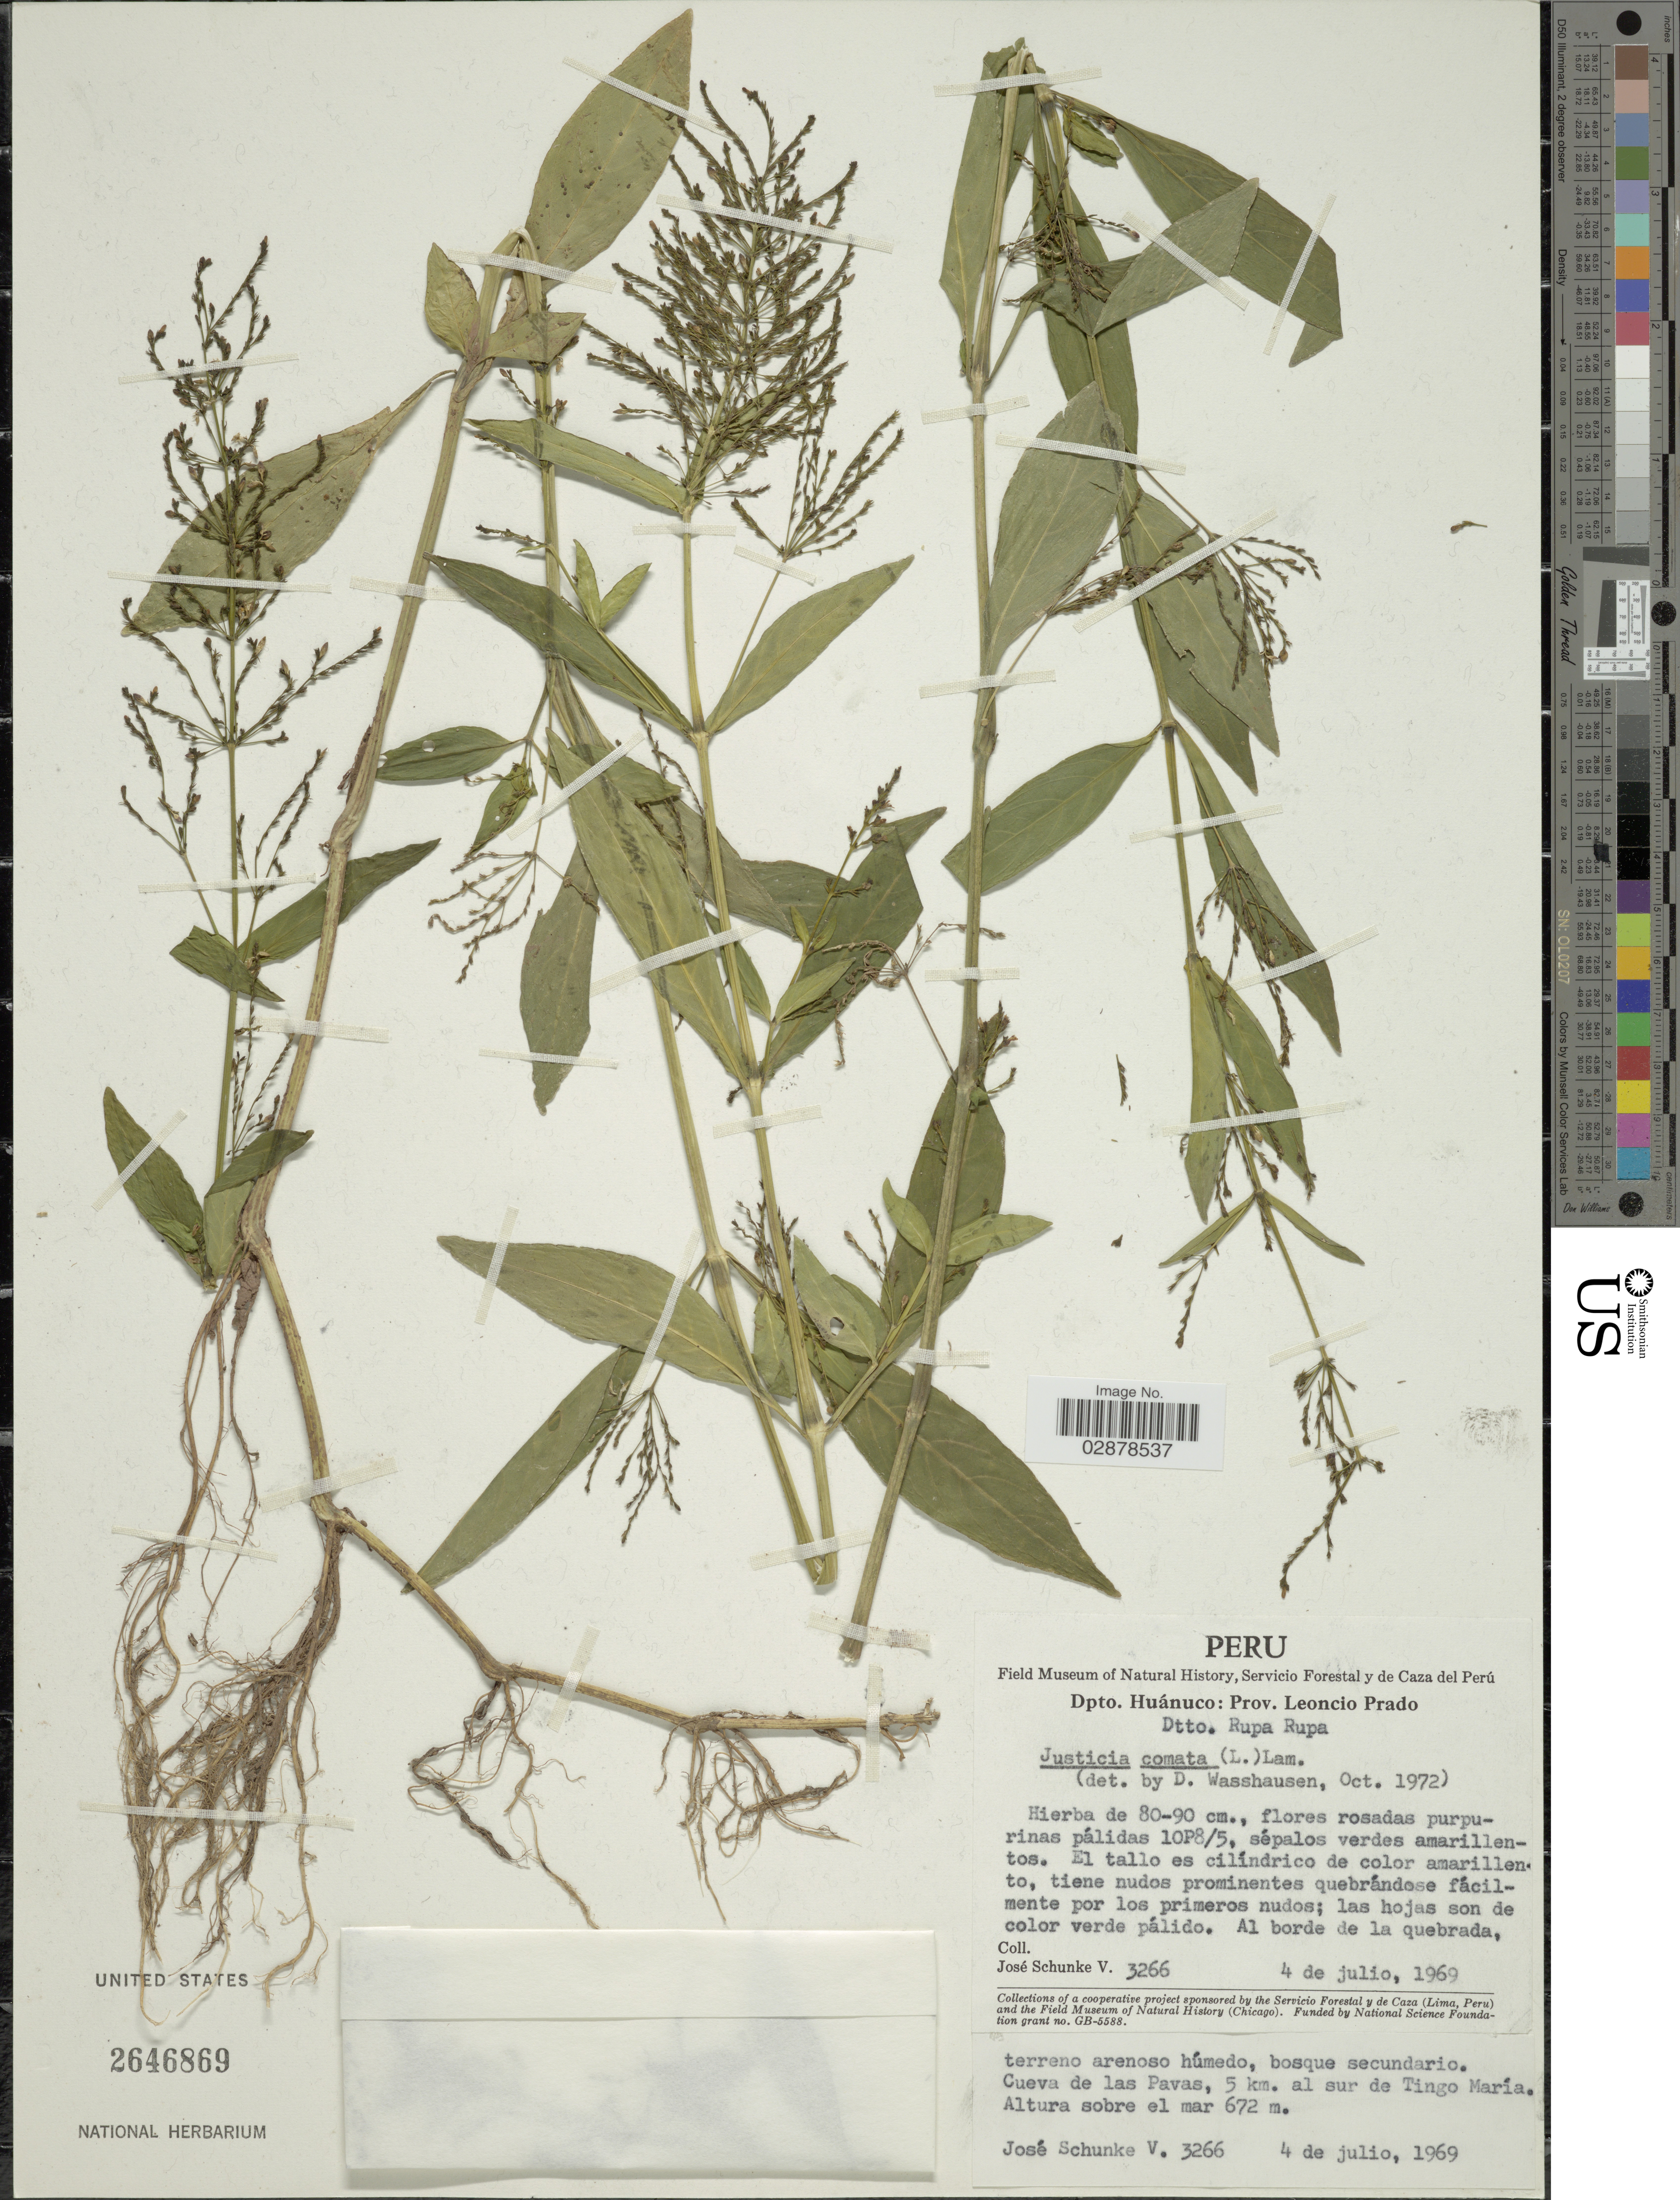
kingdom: Plantae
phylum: Tracheophyta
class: Magnoliopsida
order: Lamiales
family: Acanthaceae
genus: Justicia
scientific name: Justicia comata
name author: (L.) Lam.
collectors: J. Schunke Vigo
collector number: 3266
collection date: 1969-07-04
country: Peru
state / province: Huánuco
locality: Dpto. Huánuco: Prov. Leoncio Prado. Dtto. Rupa Rupa. Cueva de las Pavas, 5 km. al sur de Tingo María.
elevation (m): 672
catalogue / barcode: US 2646869